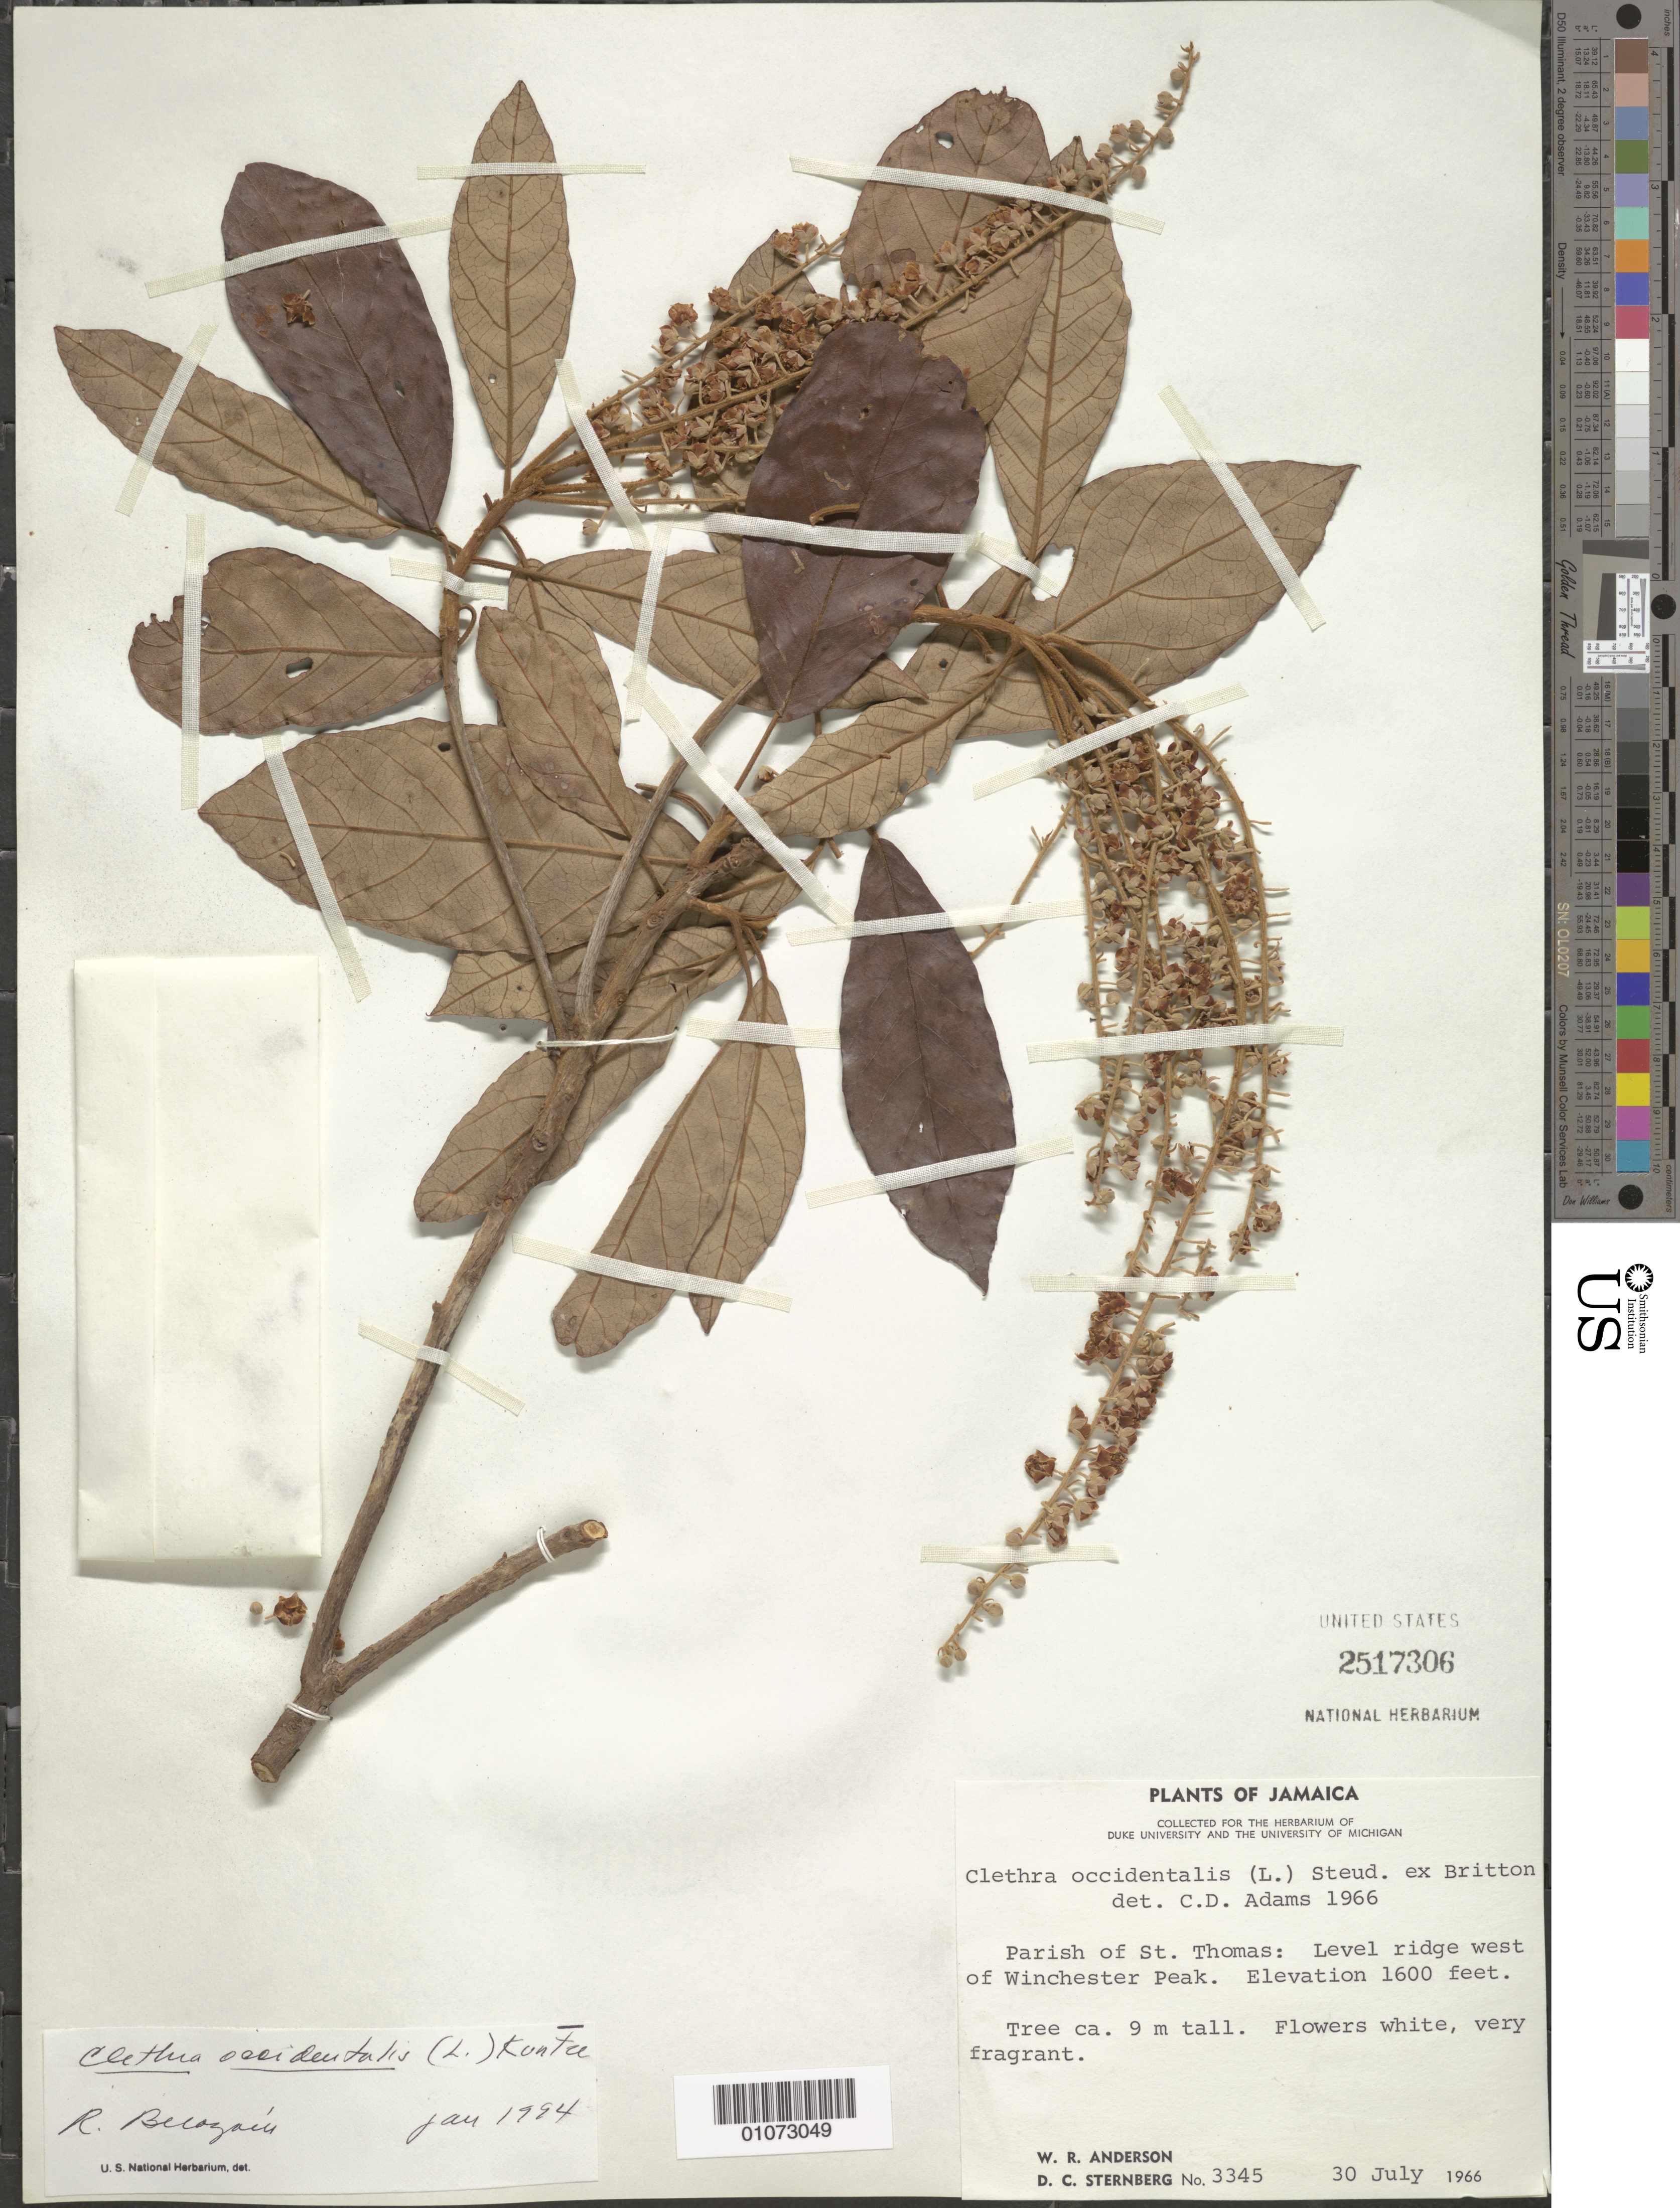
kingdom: Plantae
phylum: Tracheophyta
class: Magnoliopsida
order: Ericales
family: Clethraceae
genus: Clethra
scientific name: Clethra occidentalis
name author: (L.) Kuntze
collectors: W. R. Anderson & D. Sternberg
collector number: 3345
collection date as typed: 30 Jul 1966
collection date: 1966-07-30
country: Jamaica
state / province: Saint Thomas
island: Jamaica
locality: Level ridge west of Winchester Peak.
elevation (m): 488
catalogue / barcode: US 2517306